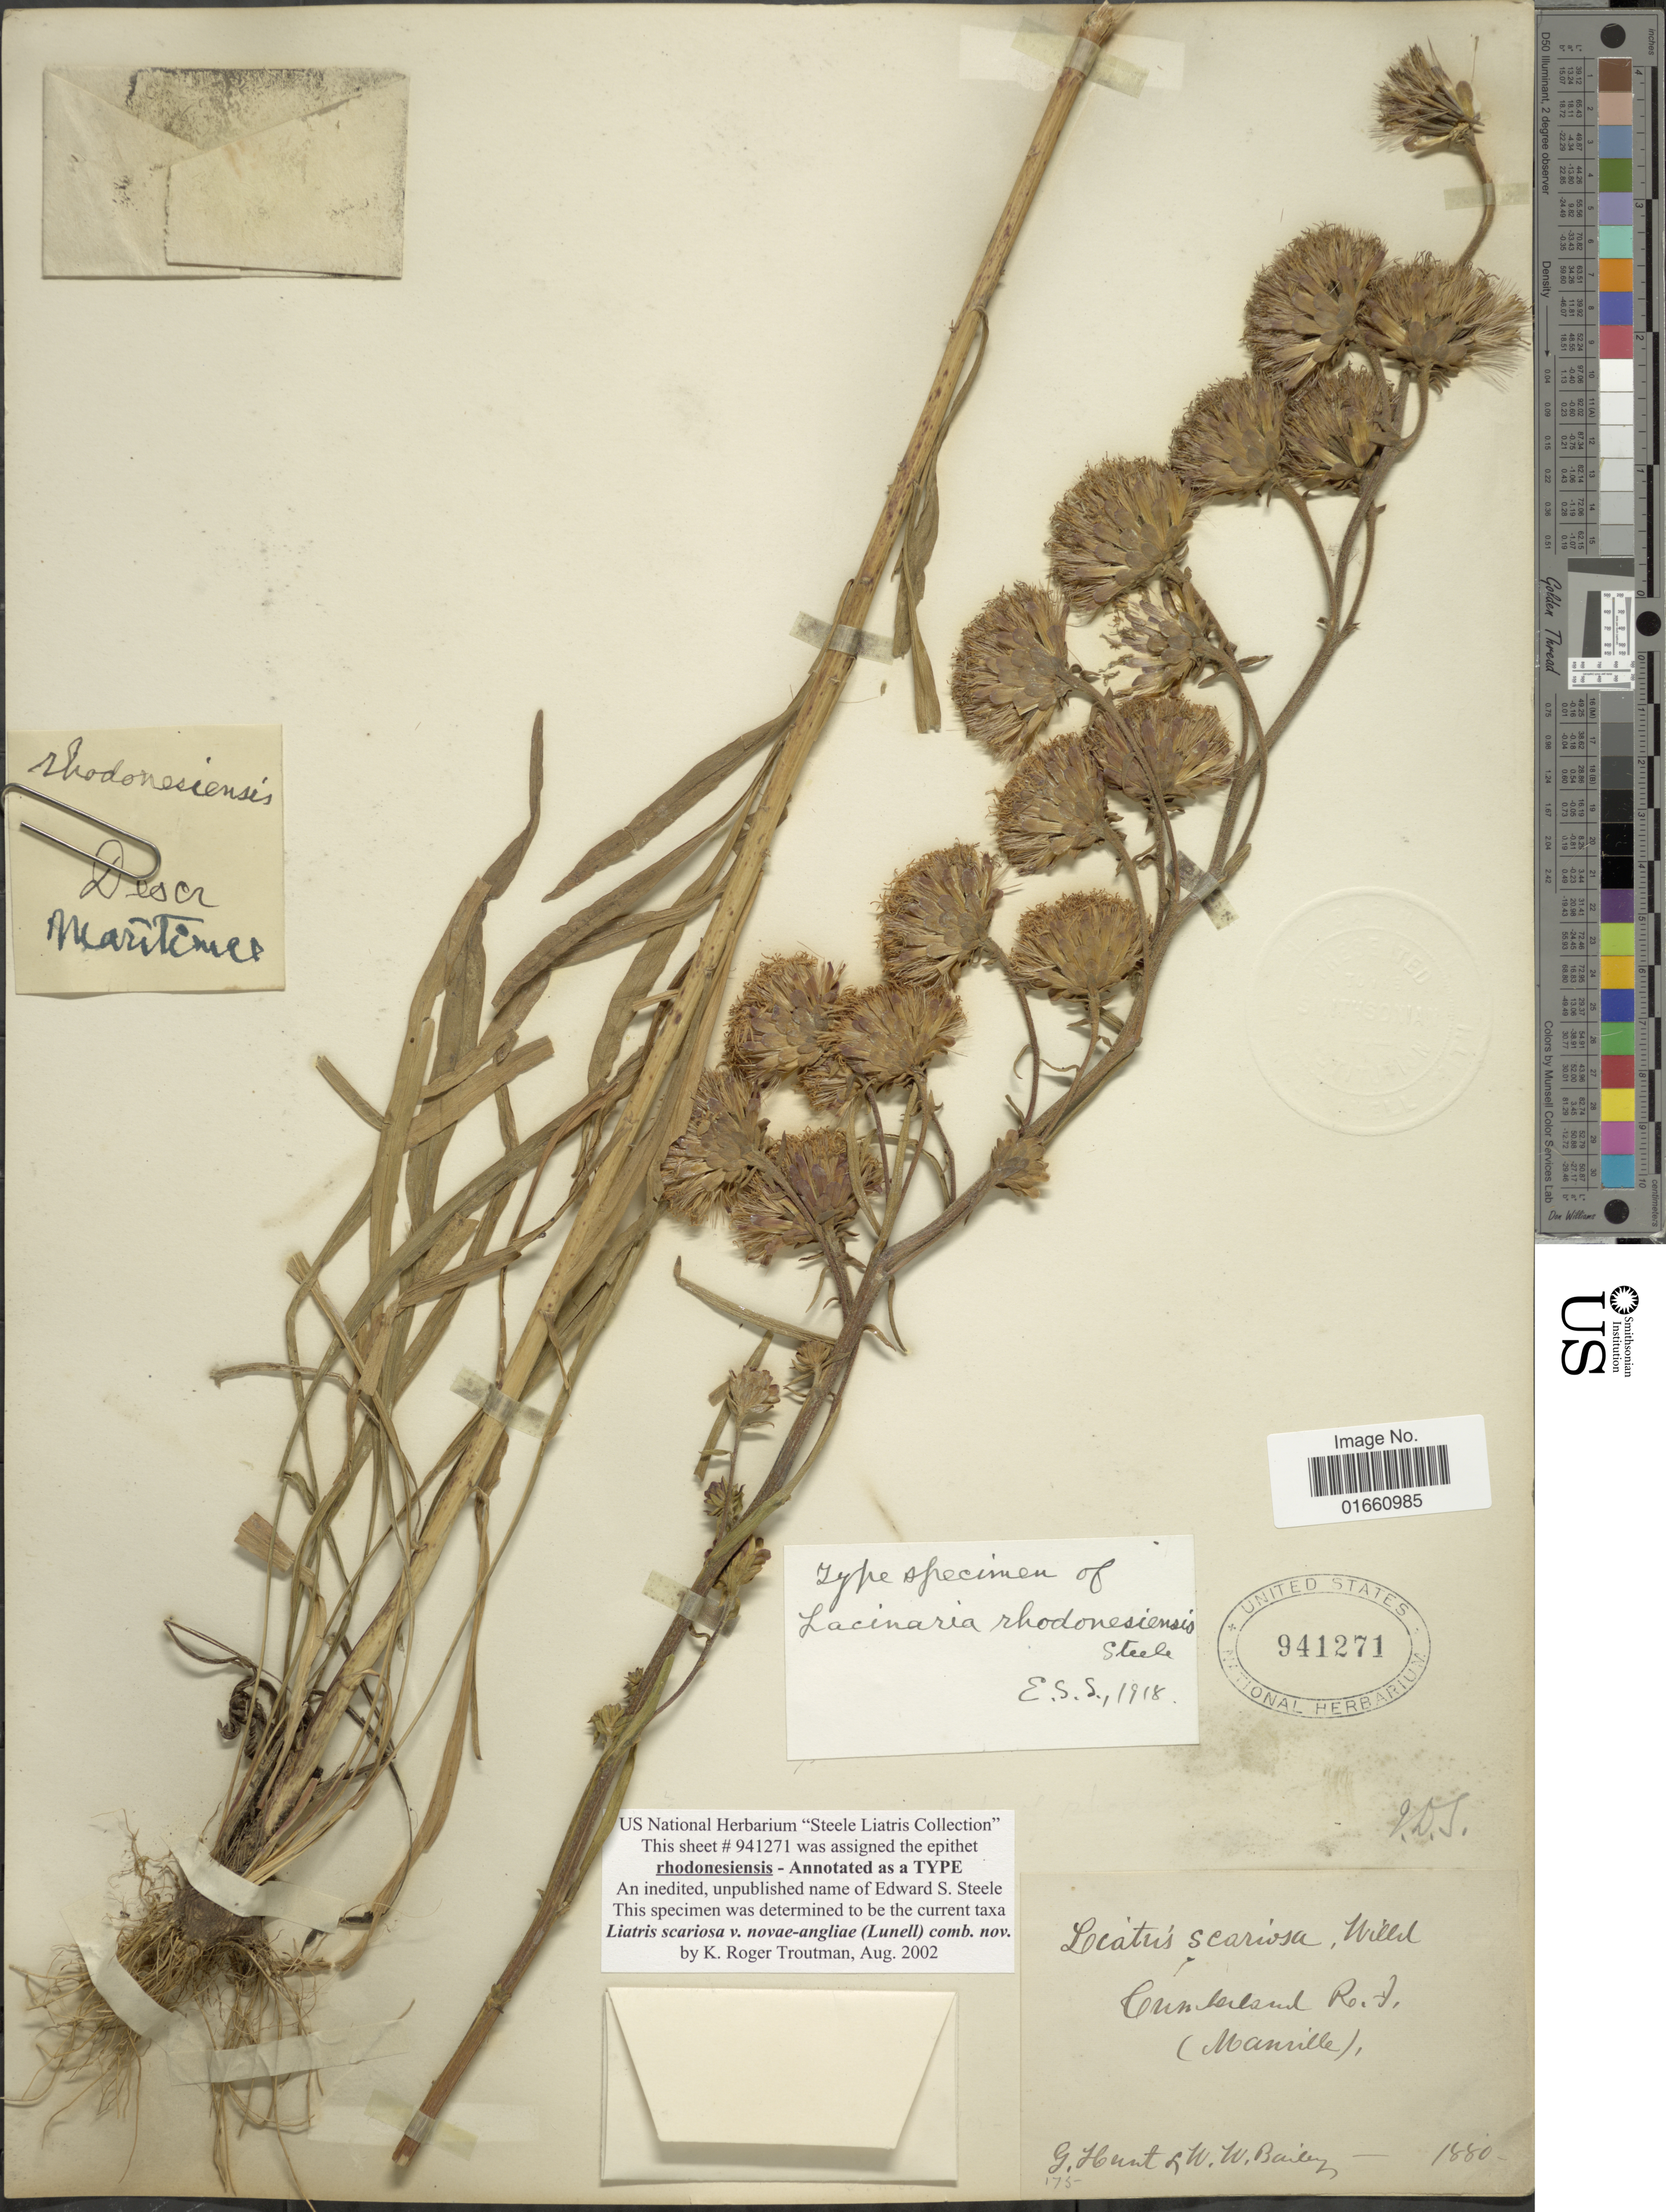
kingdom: Plantae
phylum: Tracheophyta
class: Magnoliopsida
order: Asterales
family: Asteraceae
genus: Liatris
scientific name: Liatris scariosa var. novae-angliae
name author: (Lunell) Gandhi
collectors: G. Hunt & W. W. Bailey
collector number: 175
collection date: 1880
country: United States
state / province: Rhode Island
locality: Cumberland, (Manville)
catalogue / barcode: US 941271